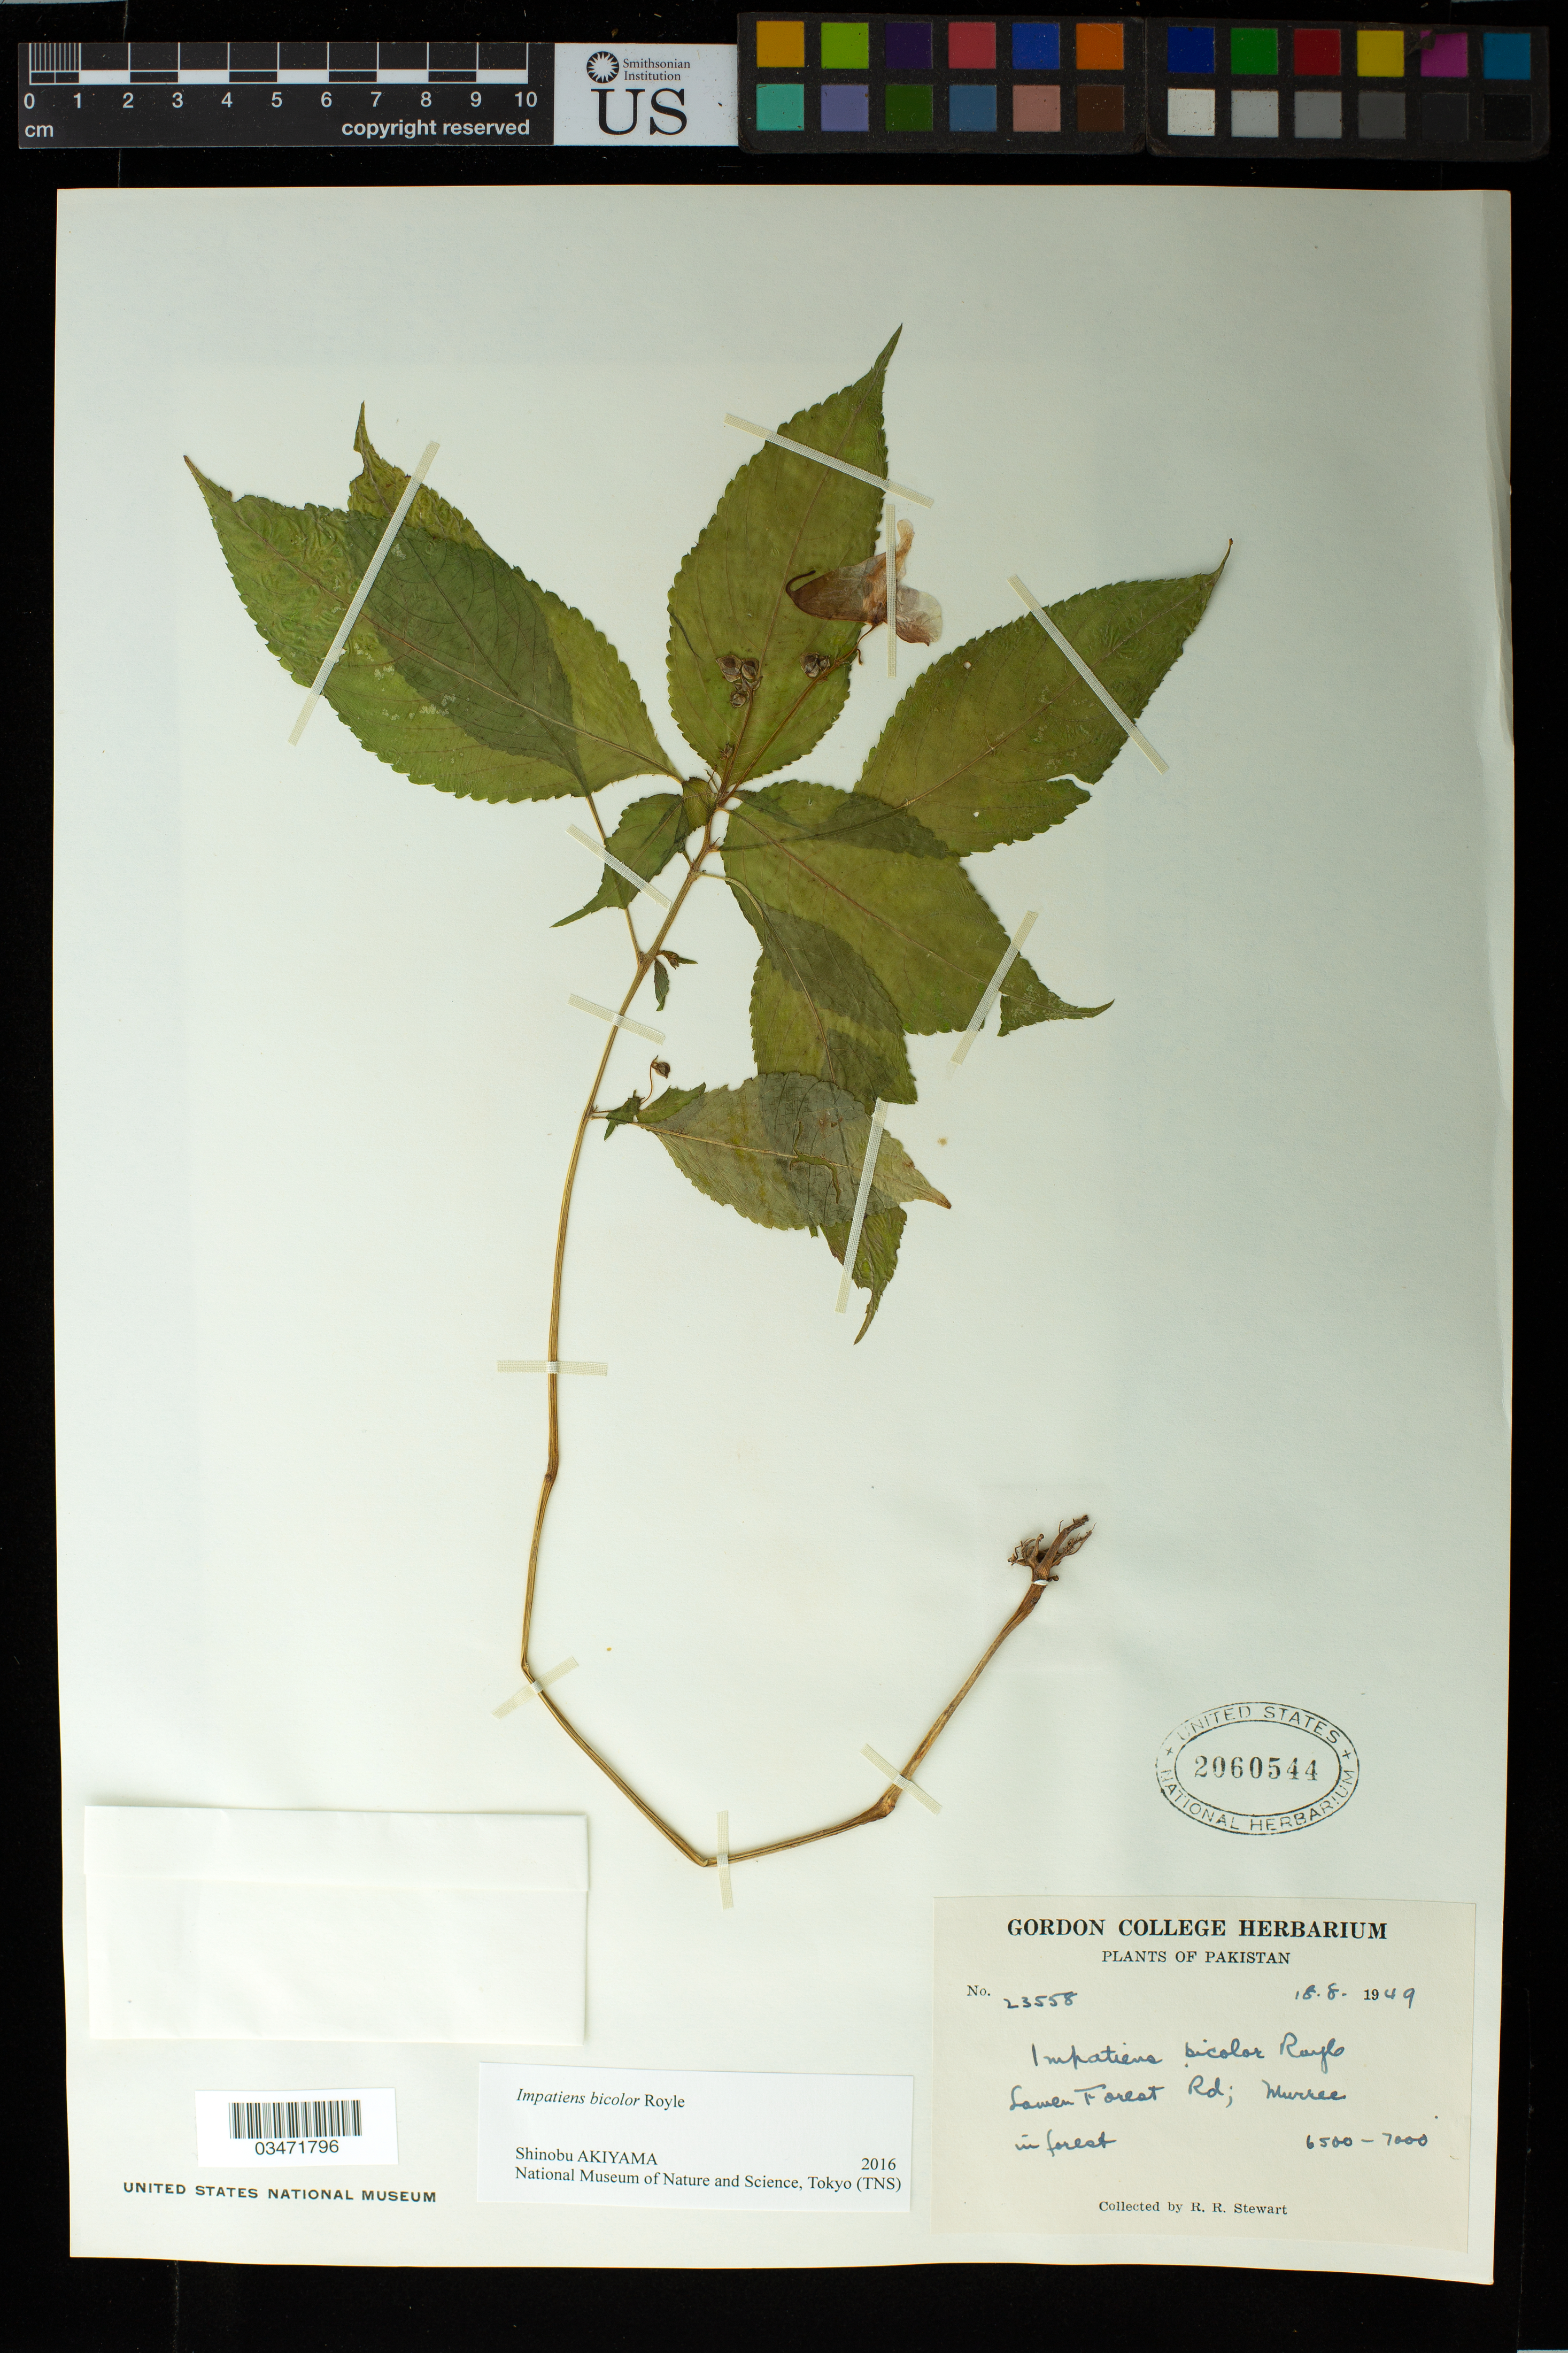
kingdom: Plantae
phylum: Tracheophyta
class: Magnoliopsida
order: Ericales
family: Balsaminaceae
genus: Impatiens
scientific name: Impatiens bicolor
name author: Royle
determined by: Akiyama, Shinobu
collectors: R. R. Stewart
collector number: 23558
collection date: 1949-08-18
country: Pakistan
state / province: Khyber Pakhtunkhwa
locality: Murree, Lower Forest Road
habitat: In forest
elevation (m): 1981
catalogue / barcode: US 2060544